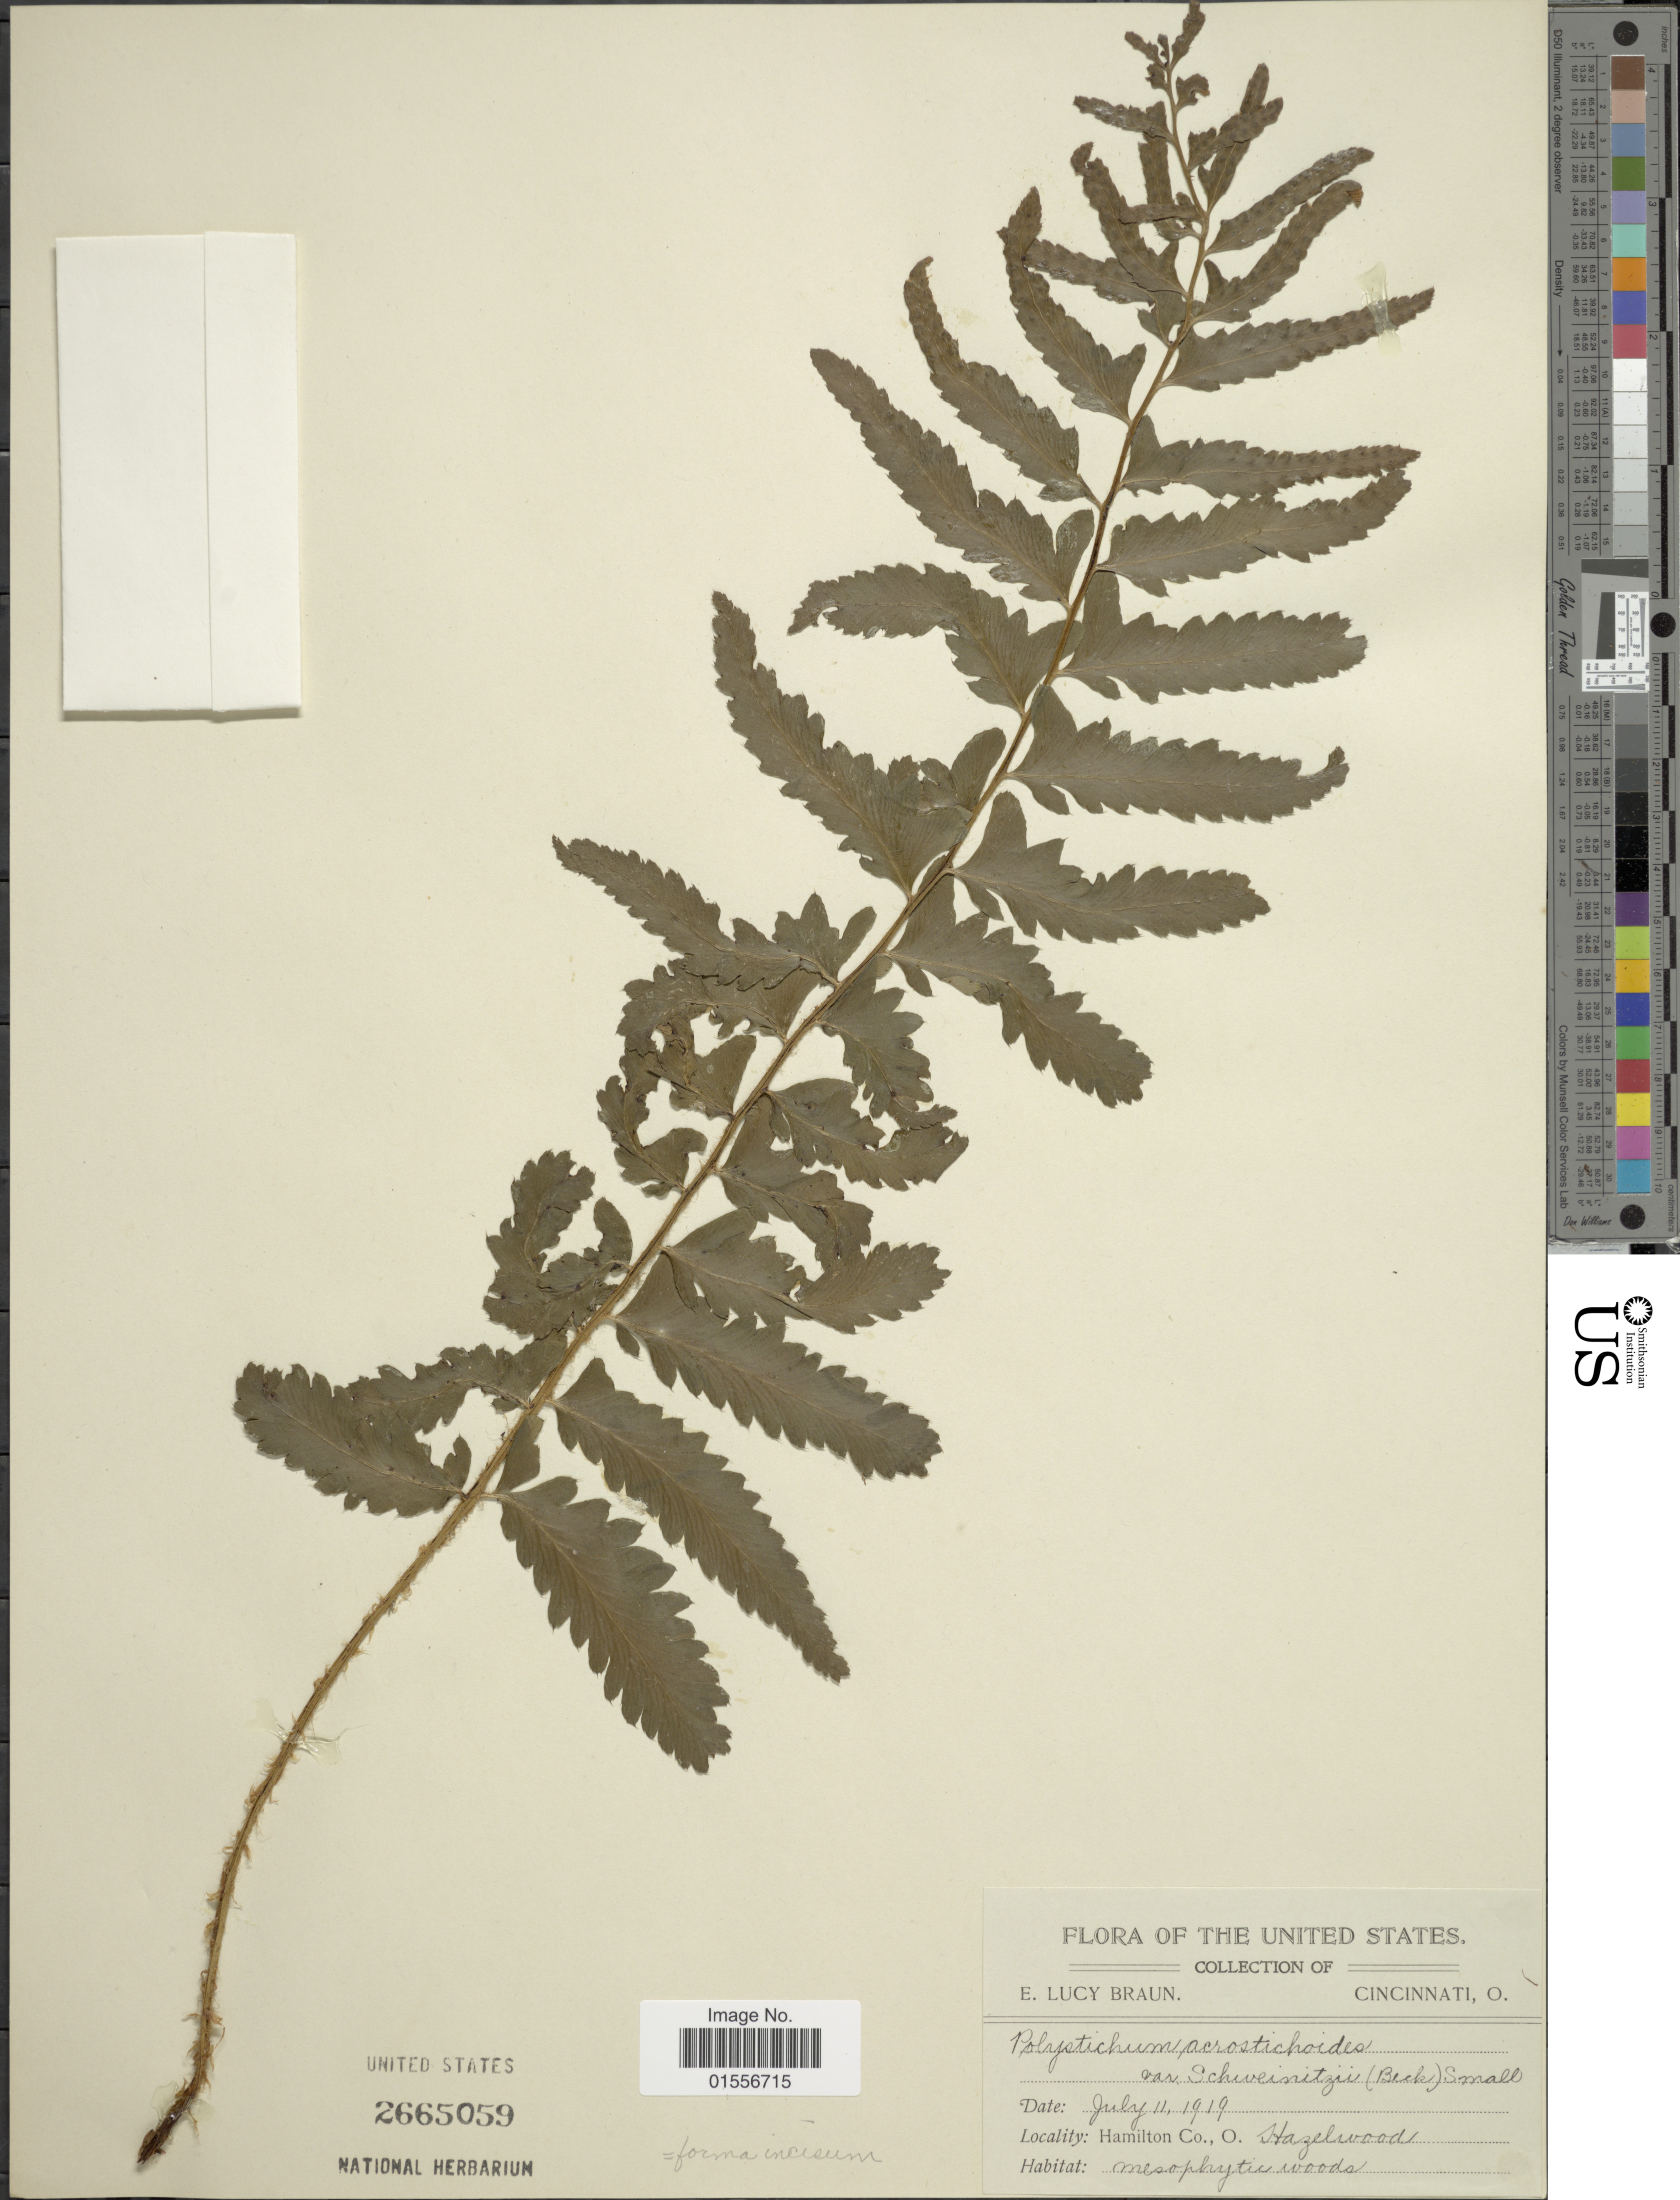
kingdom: Plantae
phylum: Tracheophyta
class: Polypodiopsida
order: Polypodiales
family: Dryopteridaceae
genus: Polystichum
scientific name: Polystichum acrostichoides f. incisum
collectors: E. L. Braun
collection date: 1919-07-11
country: United States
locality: Hamilton Co., O., Hazelwood.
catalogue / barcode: US 2665059